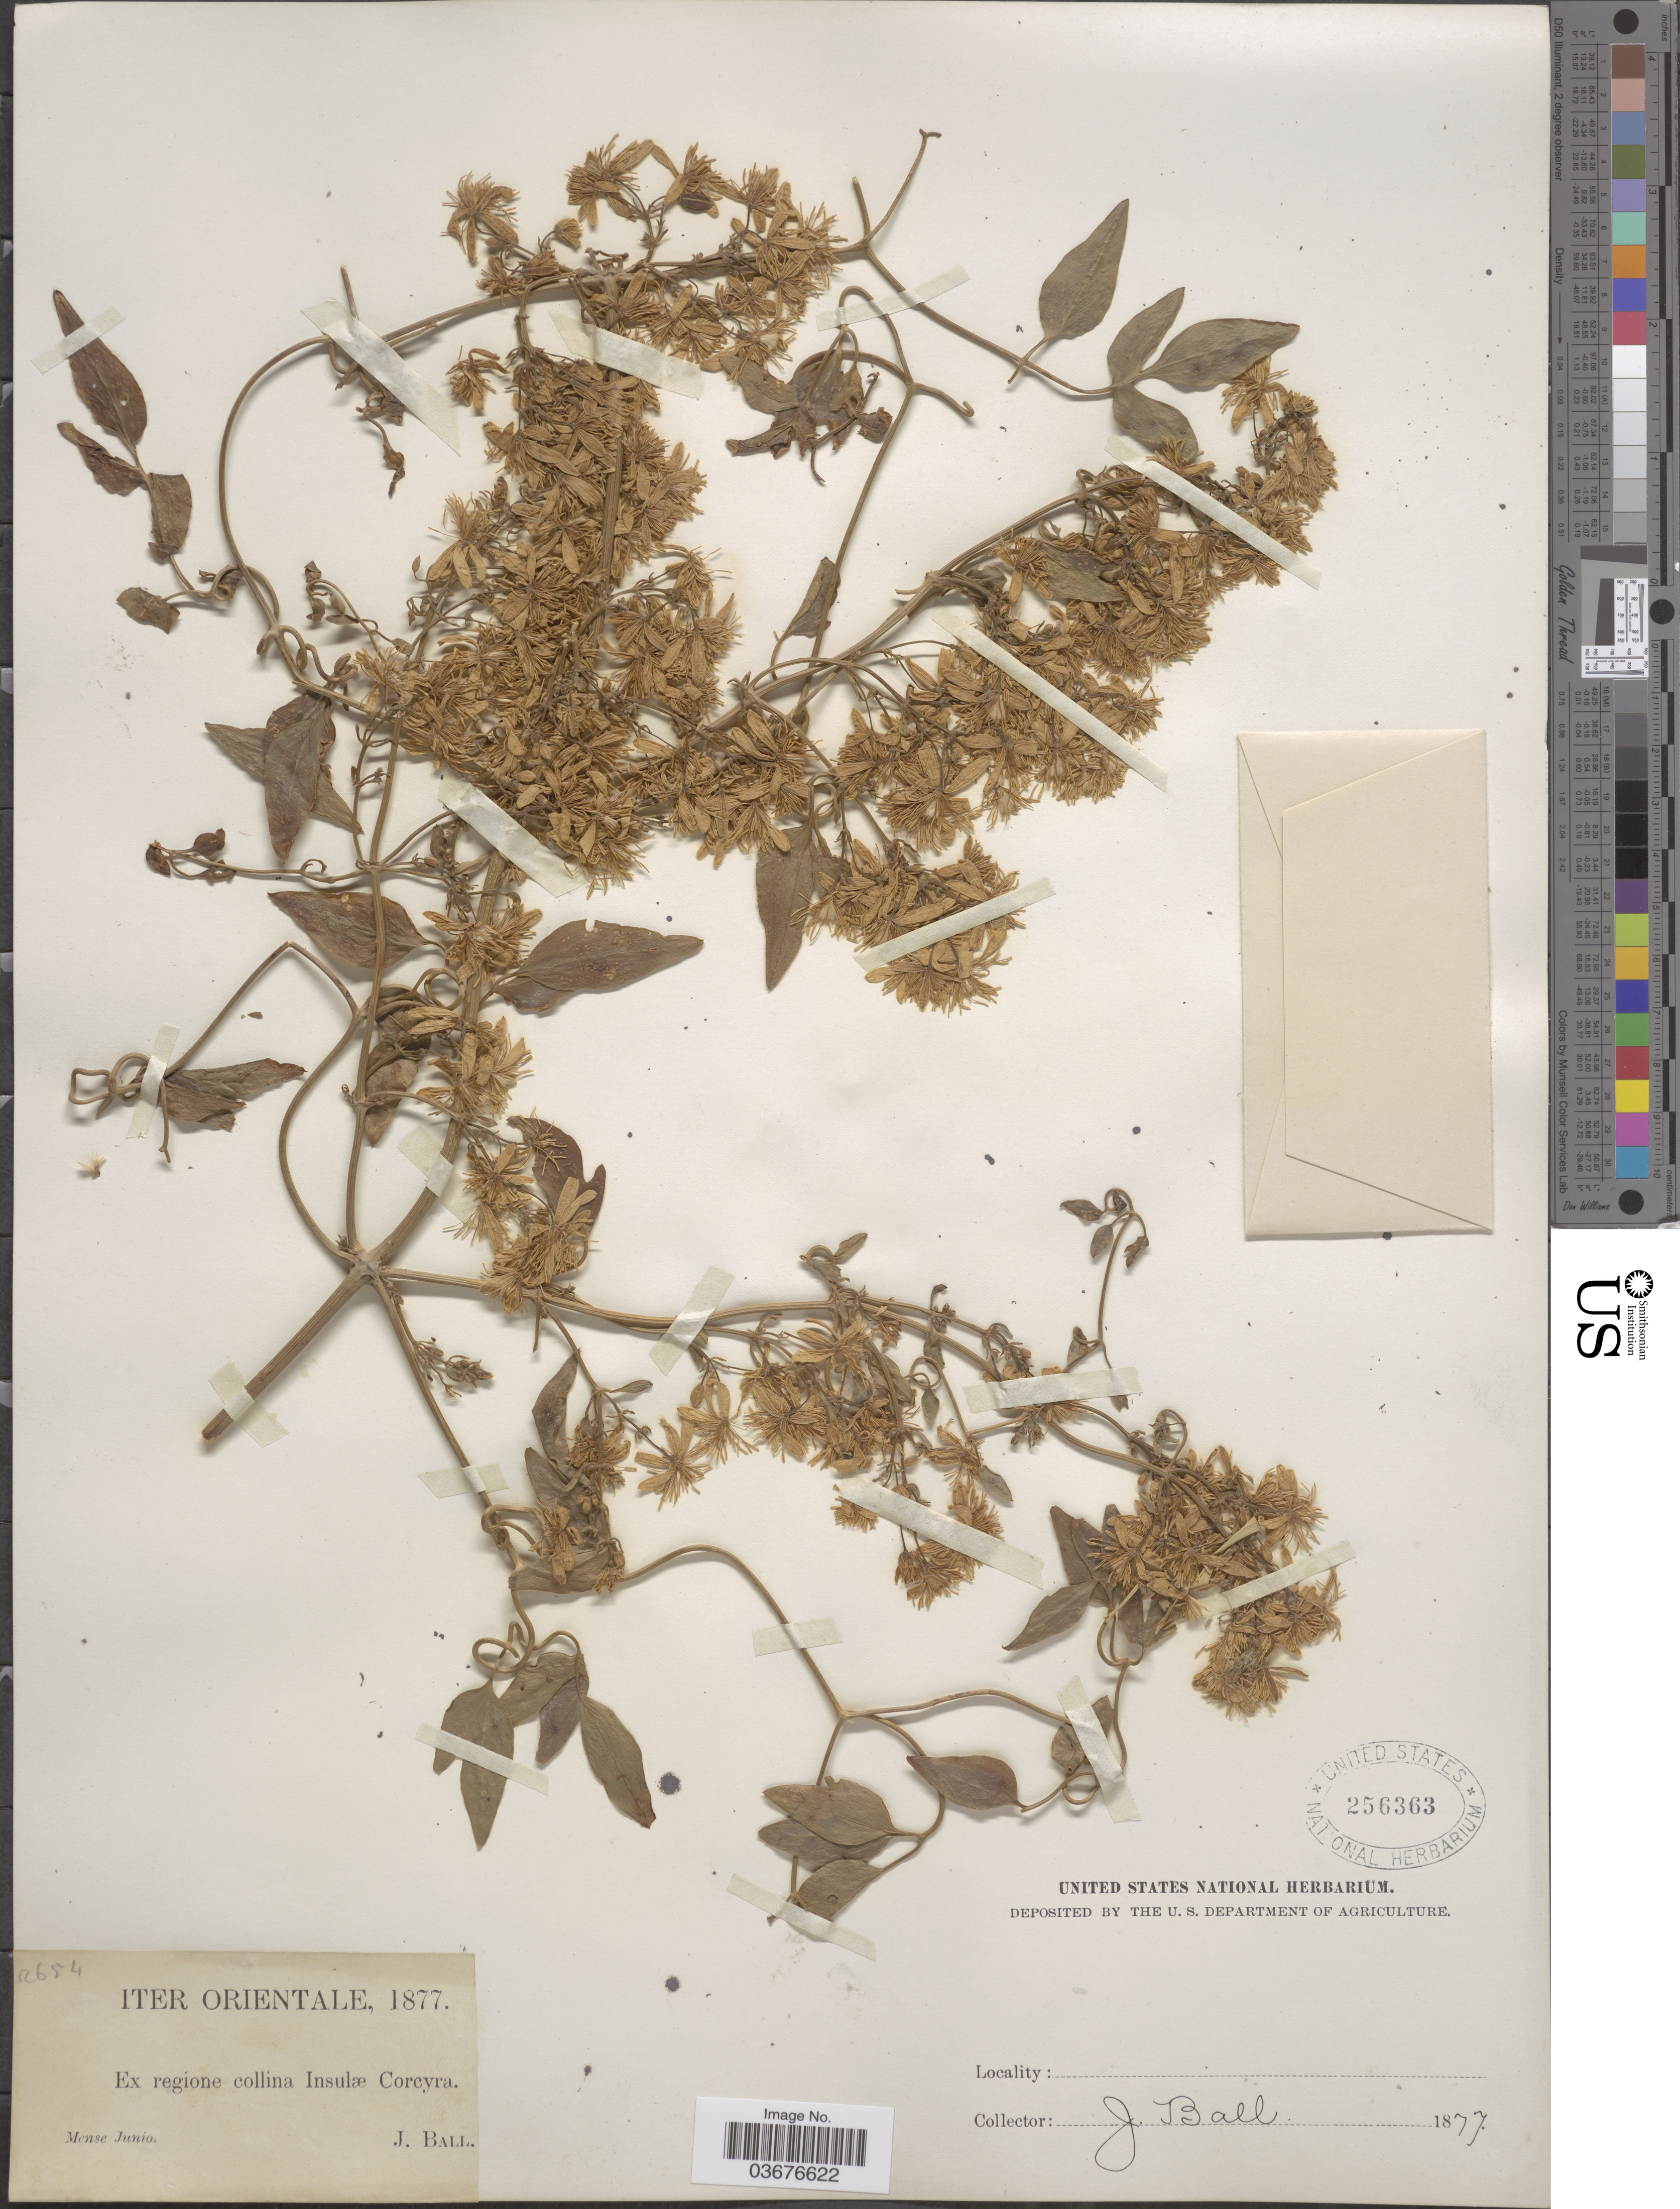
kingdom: Plantae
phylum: Tracheophyta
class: Magnoliopsida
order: Ranunculales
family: Ranunculaceae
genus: Clematis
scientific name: Clematis flammula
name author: L.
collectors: J. Ball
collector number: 2654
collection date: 1877-06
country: Greece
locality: Iter orientale. Ex regione collina Insulæ Corcyra.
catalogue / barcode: US 256363